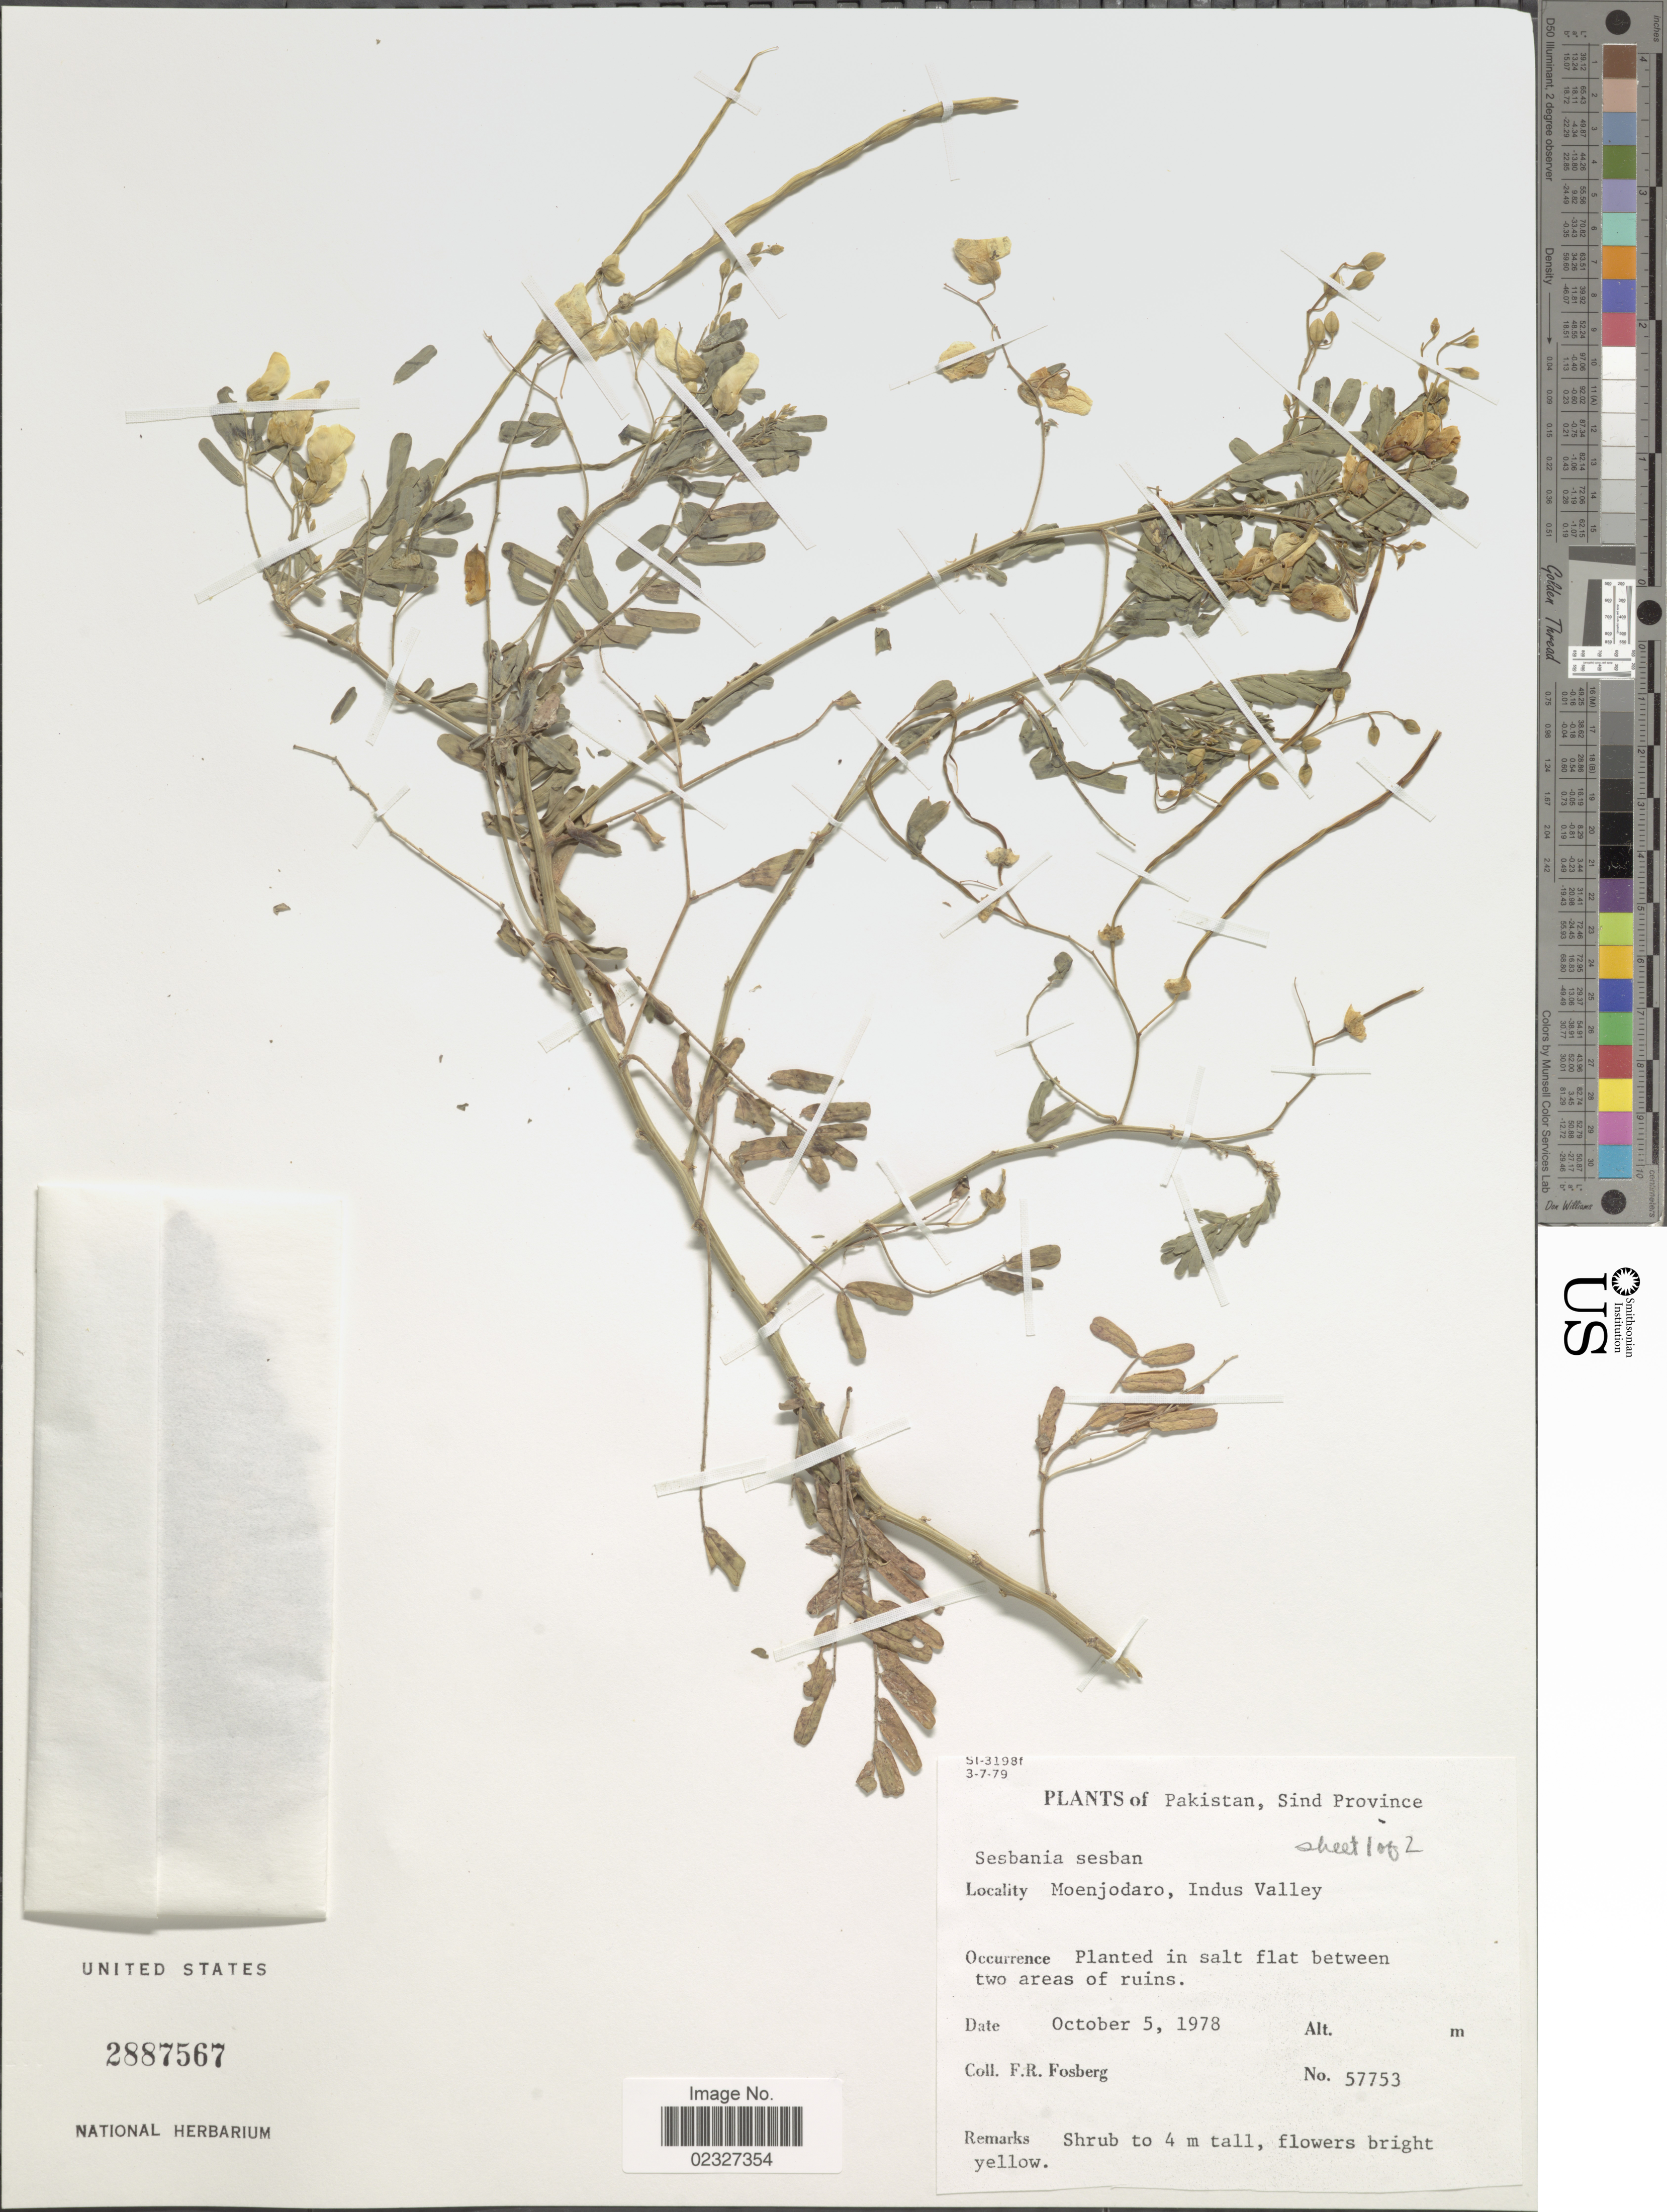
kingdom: Plantae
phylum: Tracheophyta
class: Magnoliopsida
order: Fabales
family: Fabaceae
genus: Sesbania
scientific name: Sesbania sesban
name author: (L.) Merr.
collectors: F. R. Fosberg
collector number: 57753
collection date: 1978-10-05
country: Pakistan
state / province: Sindh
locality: Sind Province, Moenjodaro, Indus Valley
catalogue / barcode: US 2887567